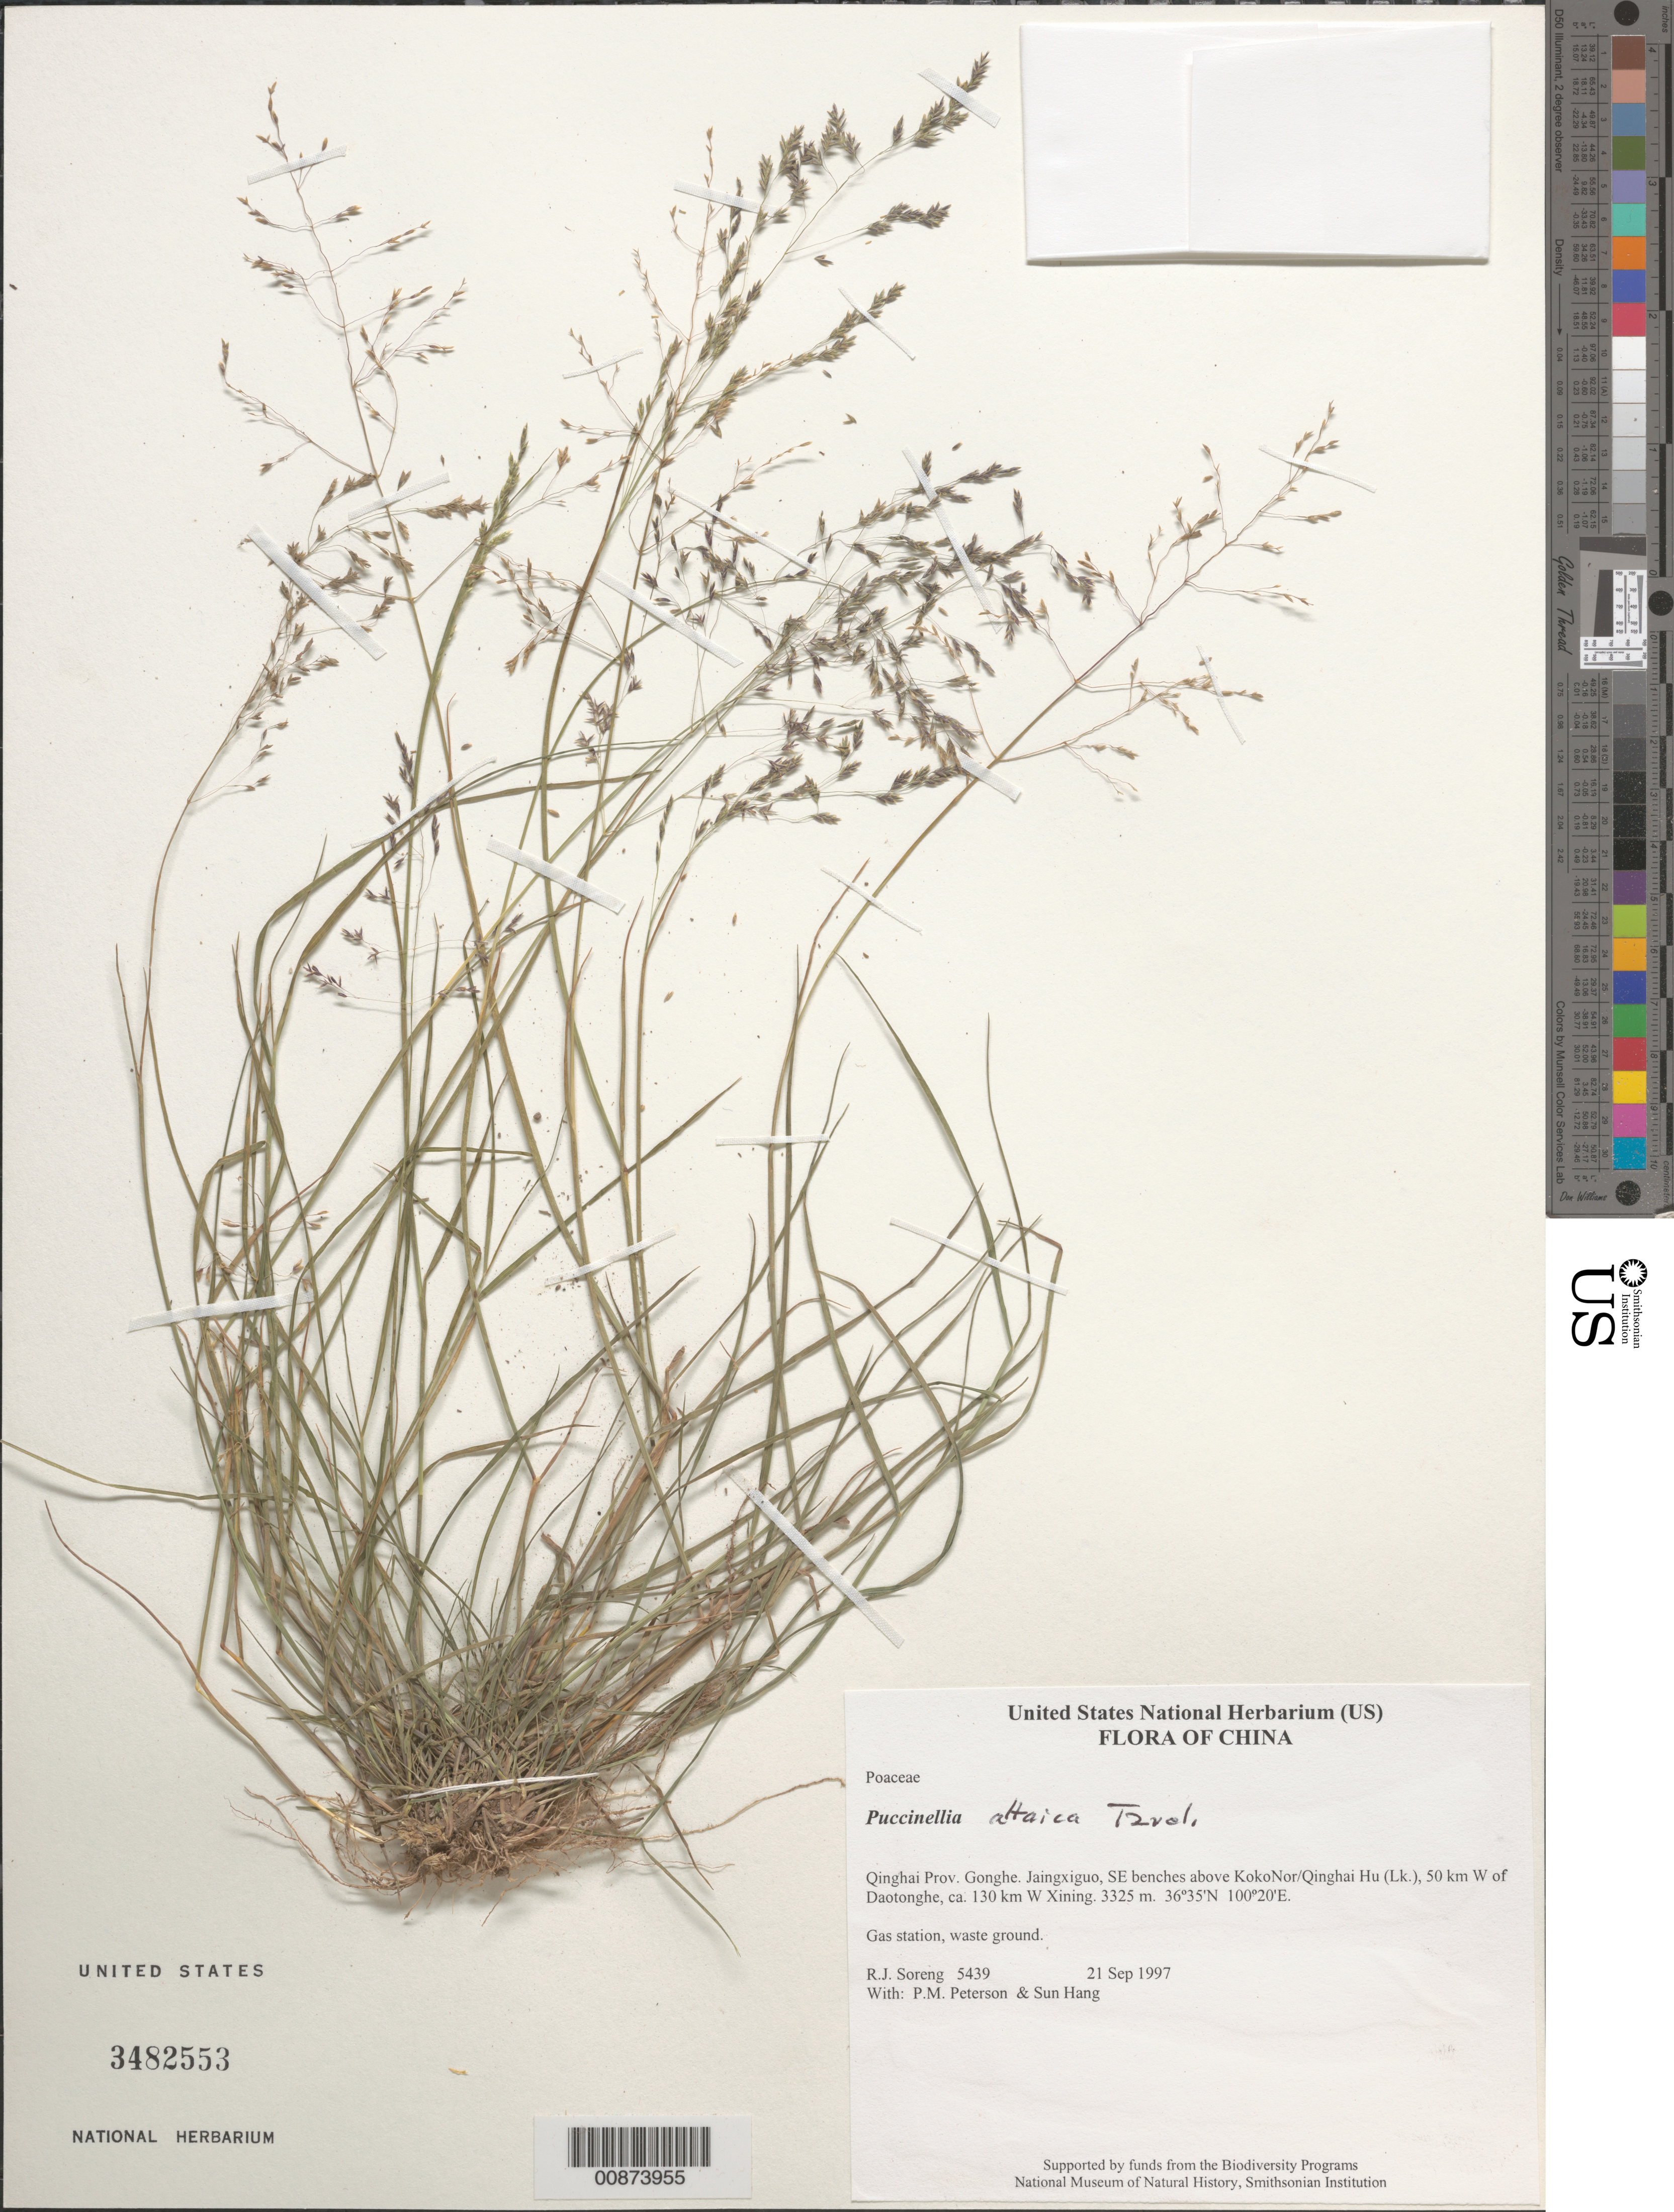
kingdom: Plantae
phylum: Tracheophyta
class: Liliopsida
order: Poales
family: Poaceae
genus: Puccinellia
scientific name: Puccinellia altaica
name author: Tzvelev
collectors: R. J. Soreng, P. M. Peterson & Sun Hang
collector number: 5439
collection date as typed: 21 Sep 1997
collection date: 1997-09-21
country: China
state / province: Qinghai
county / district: Gonghe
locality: Jaingxiguo, SE benches above KokoNor/Qinghai Hu (Lk.), 50 km W of Daotonghe, ca. 130 km W Xining.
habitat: Gas station, waste ground.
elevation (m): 3325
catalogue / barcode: US 3482553